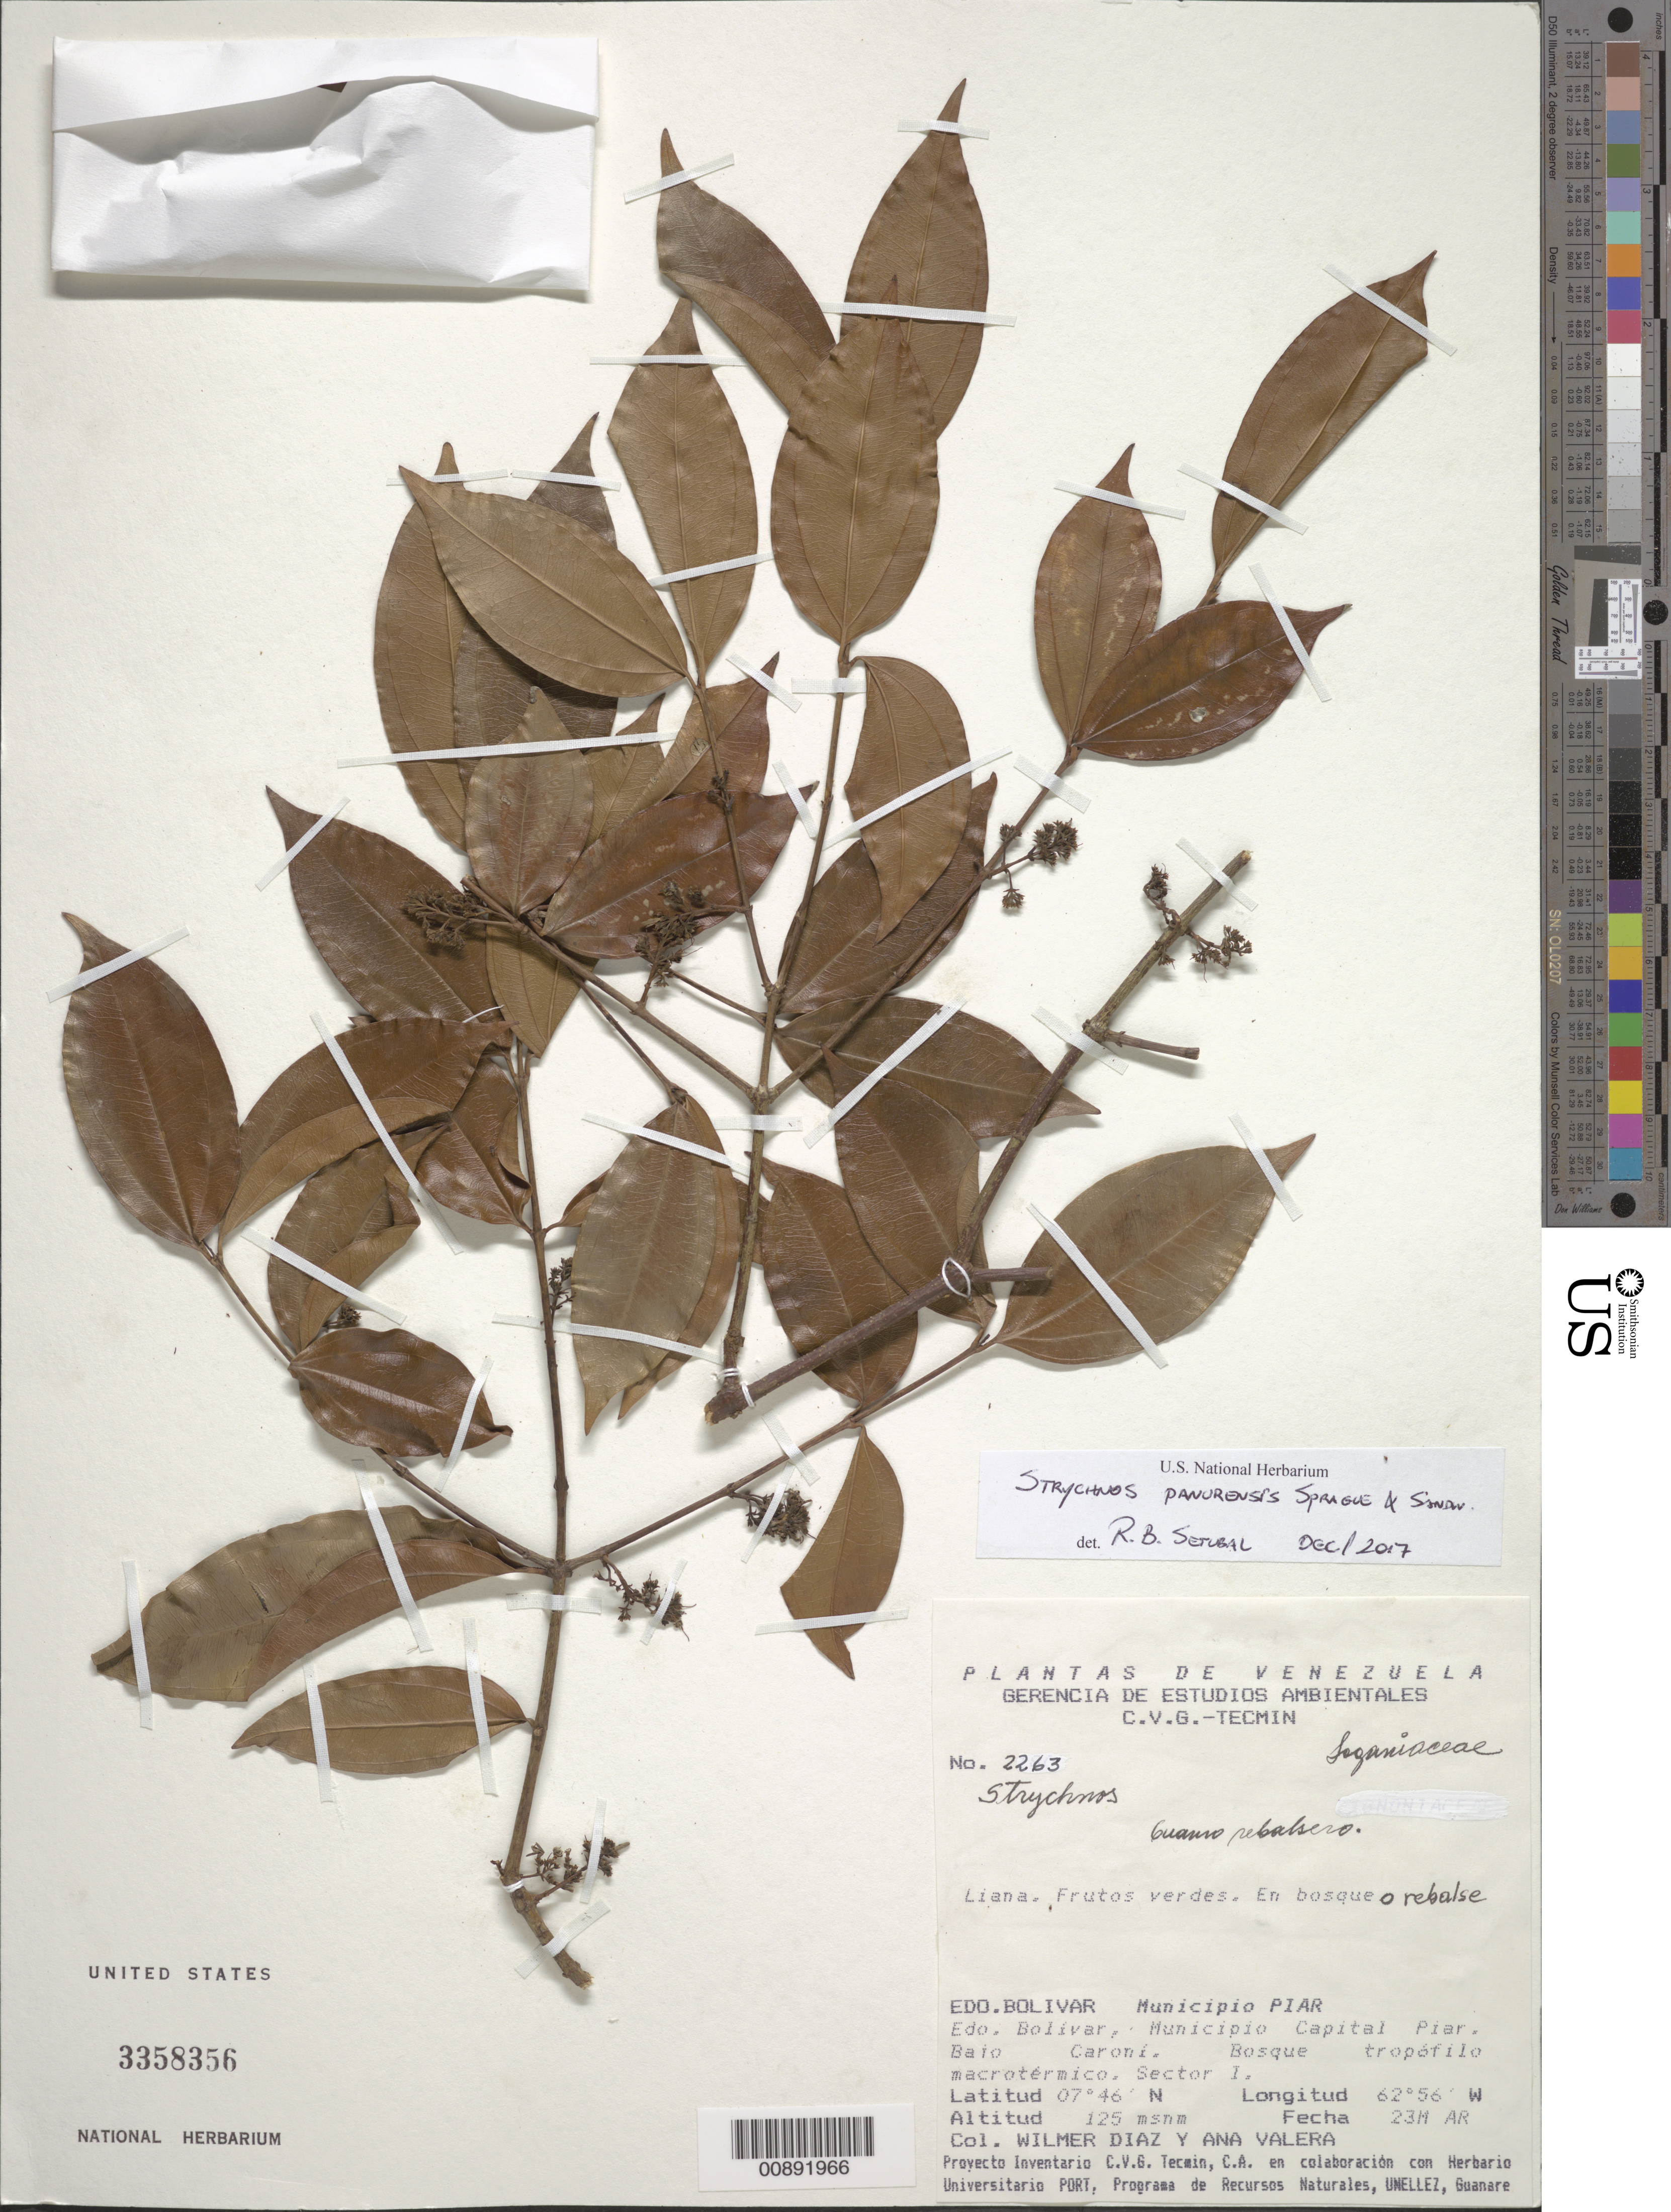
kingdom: Plantae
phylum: Tracheophyta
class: Magnoliopsida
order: Gentianales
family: Loganiaceae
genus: Strychnos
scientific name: Strychnos panurensis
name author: Sprague & Sandwith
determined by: Setubal, R. B.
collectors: W. Díaz P. & A. Valera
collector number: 2263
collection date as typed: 23-Mar-94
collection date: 1994-03-23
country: Venezuela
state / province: Bolívar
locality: Mun. Piar, Mun. Capital Piar, Bajo Caroní, Sector I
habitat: Bosque tropofilo macrotermico; en bosque o rebalse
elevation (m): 125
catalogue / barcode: US 3358356